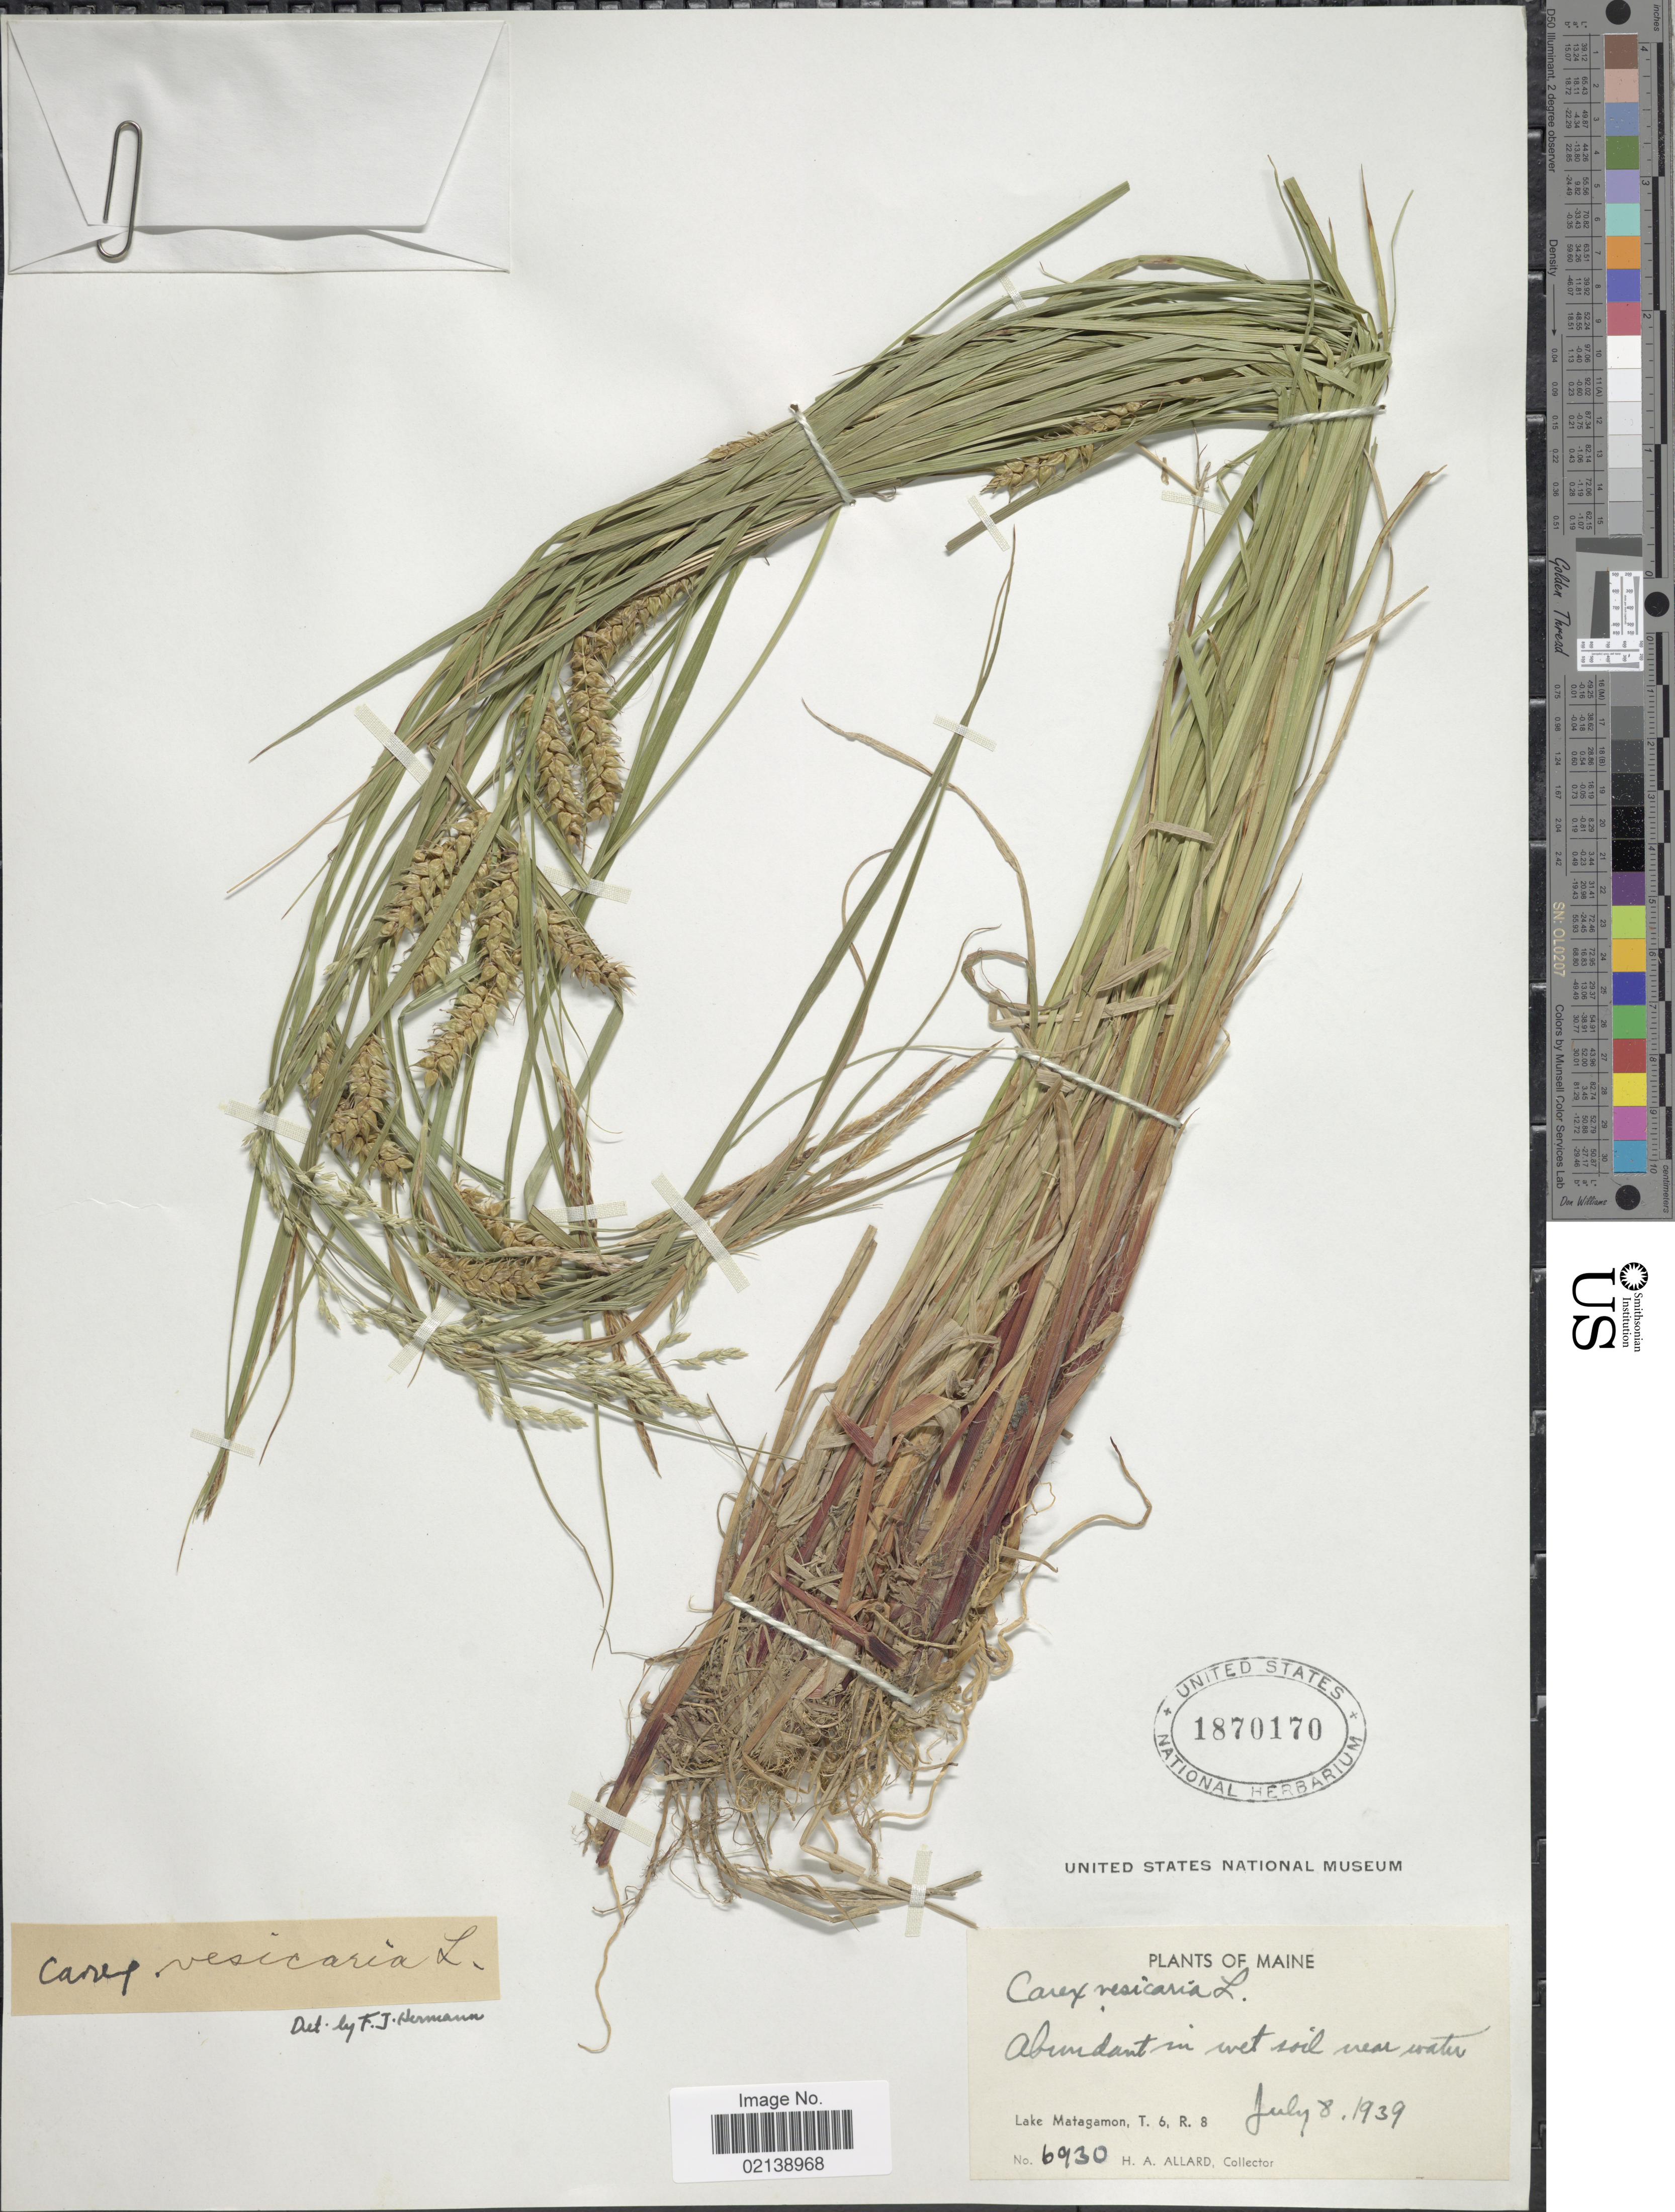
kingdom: Plantae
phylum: Tracheophyta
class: Liliopsida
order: Poales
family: Cyperaceae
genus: Carex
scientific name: Carex vesicaria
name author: L.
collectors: H. A. Allard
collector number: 6930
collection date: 1939-07-08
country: United States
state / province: Maine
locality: Abundant in wet soil near water, lake Matagamon, T. 6, R. 8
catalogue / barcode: US 1870170